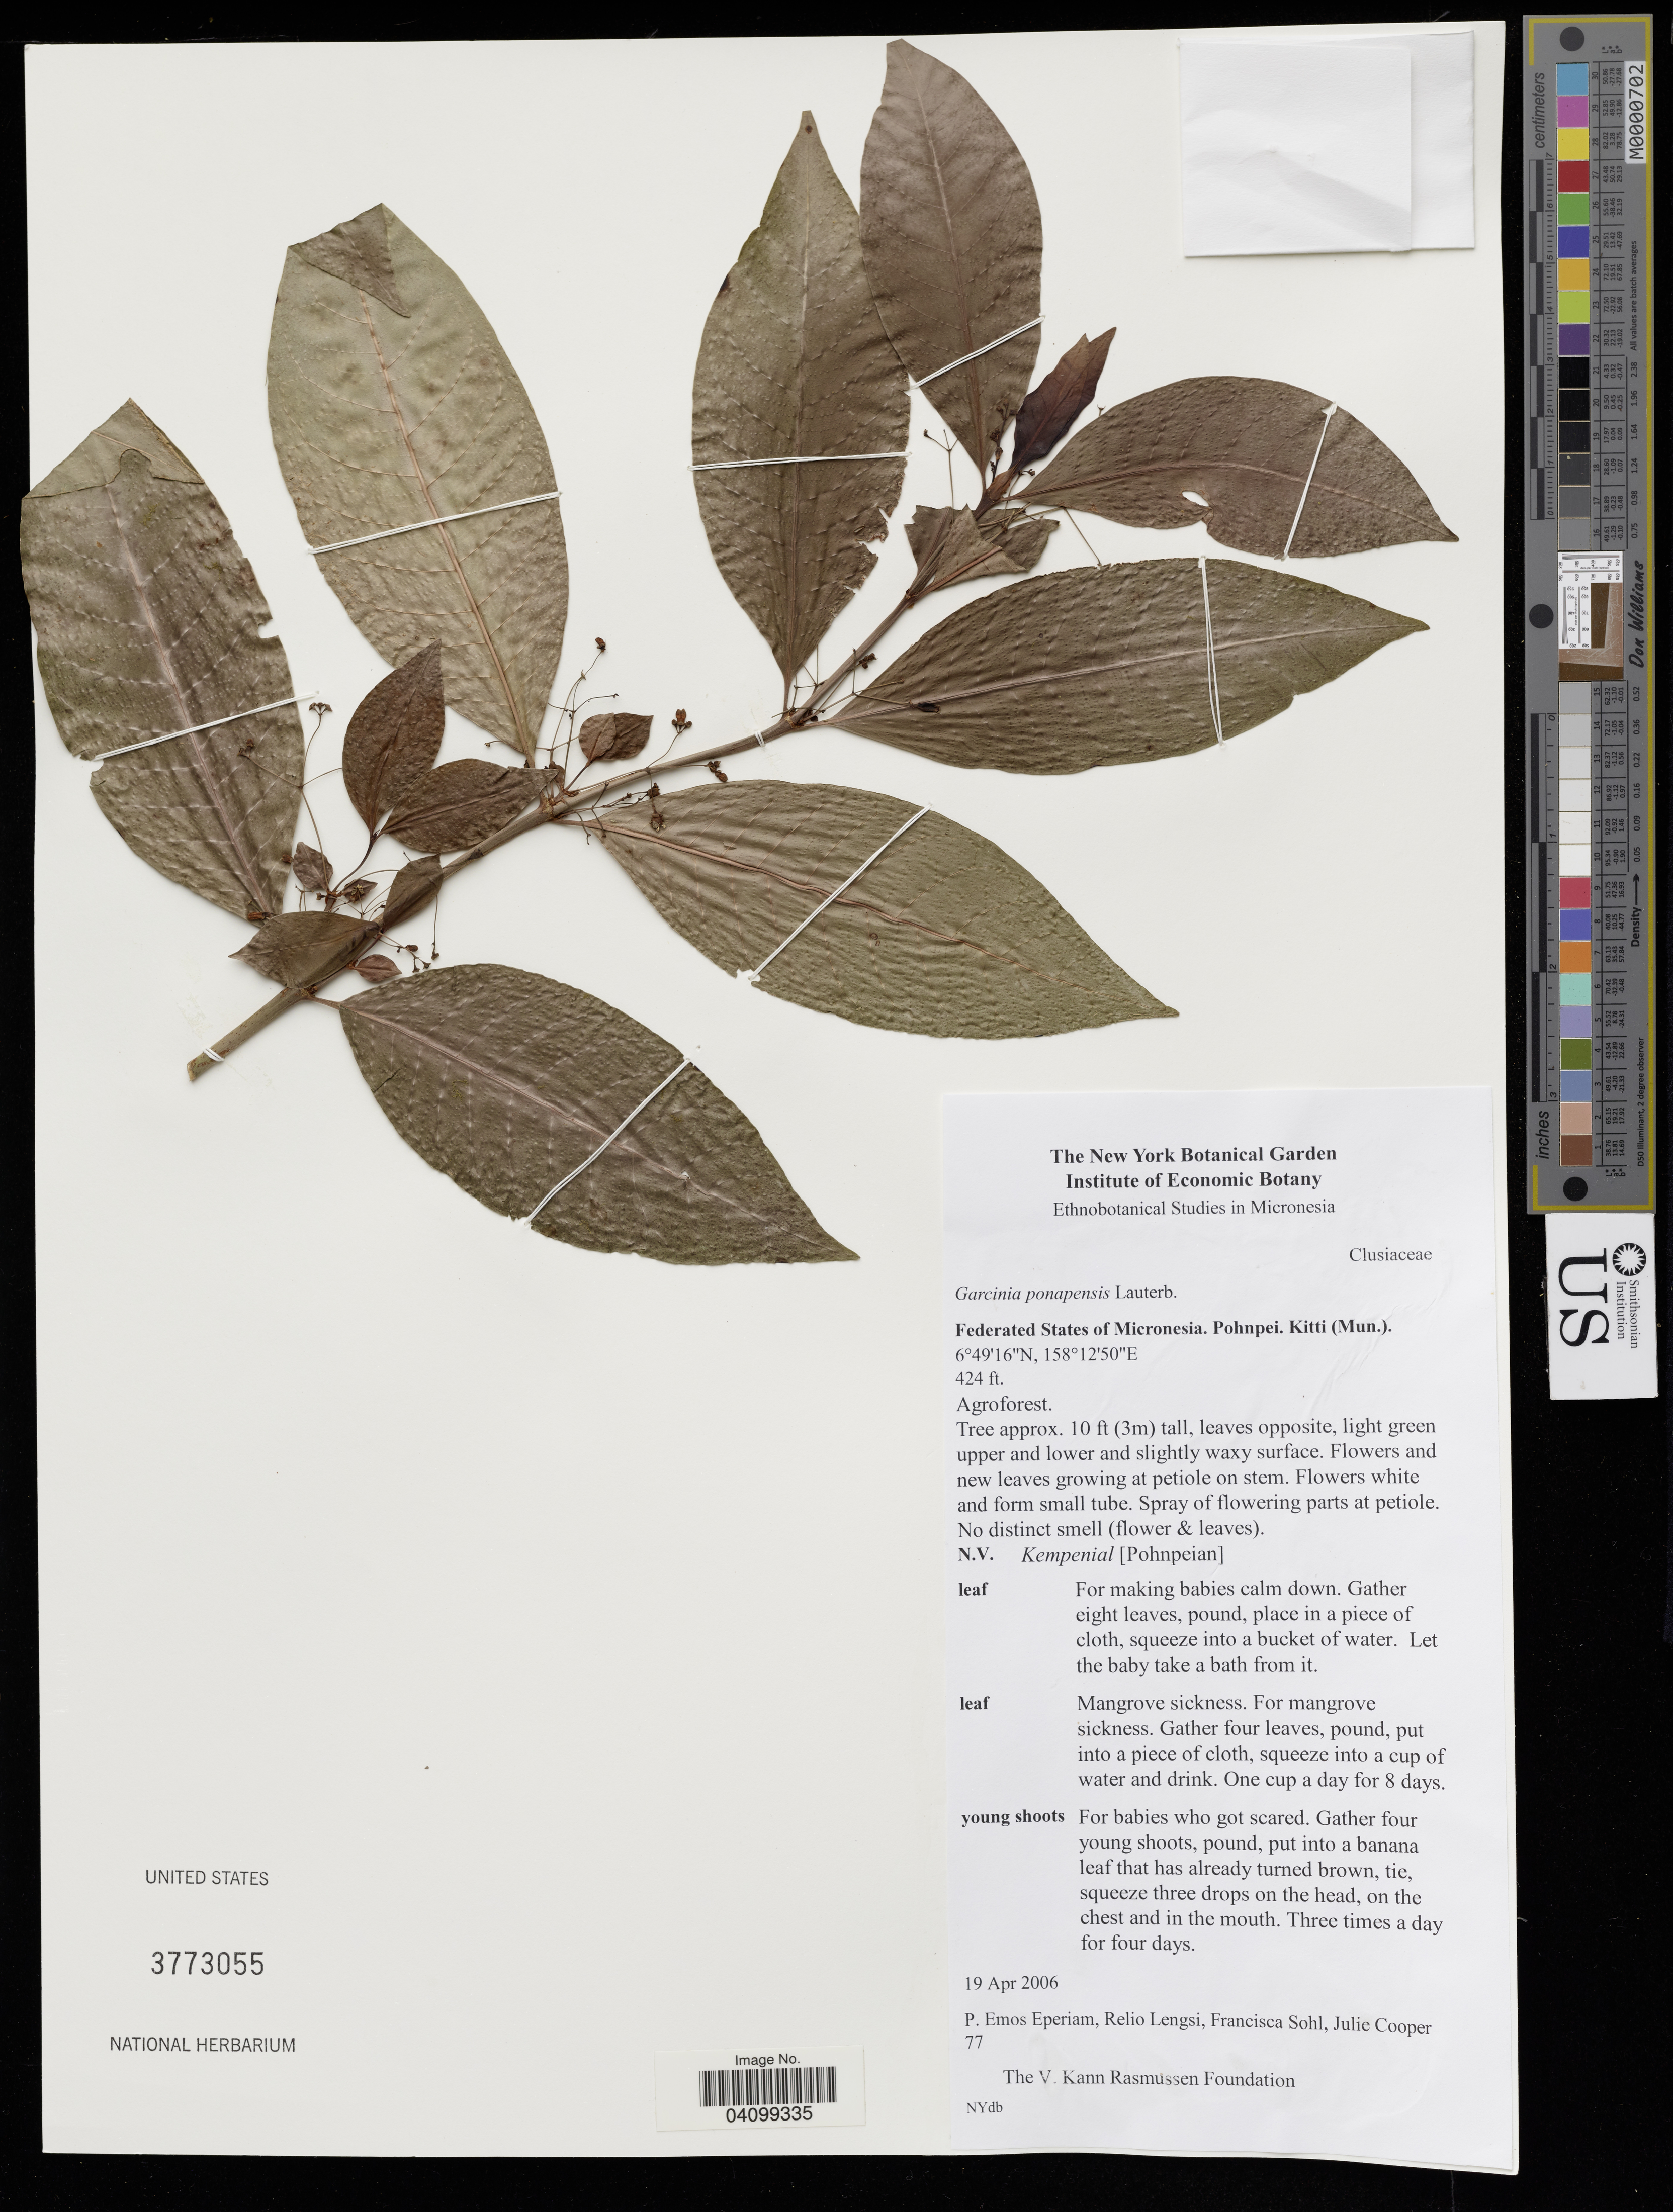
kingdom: Plantae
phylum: Tracheophyta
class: Magnoliopsida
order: Malpighiales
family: Clusiaceae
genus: Garcinia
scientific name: Garcinia ponapensis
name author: Lauterb.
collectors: P. Eperiam, R. Lengsi, F. Sohl & J. Cooper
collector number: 77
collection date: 2006-04-19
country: Micronesia, Federated States of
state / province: Pohnpei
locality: Kitti (Mun.).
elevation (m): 129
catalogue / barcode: US 3773055